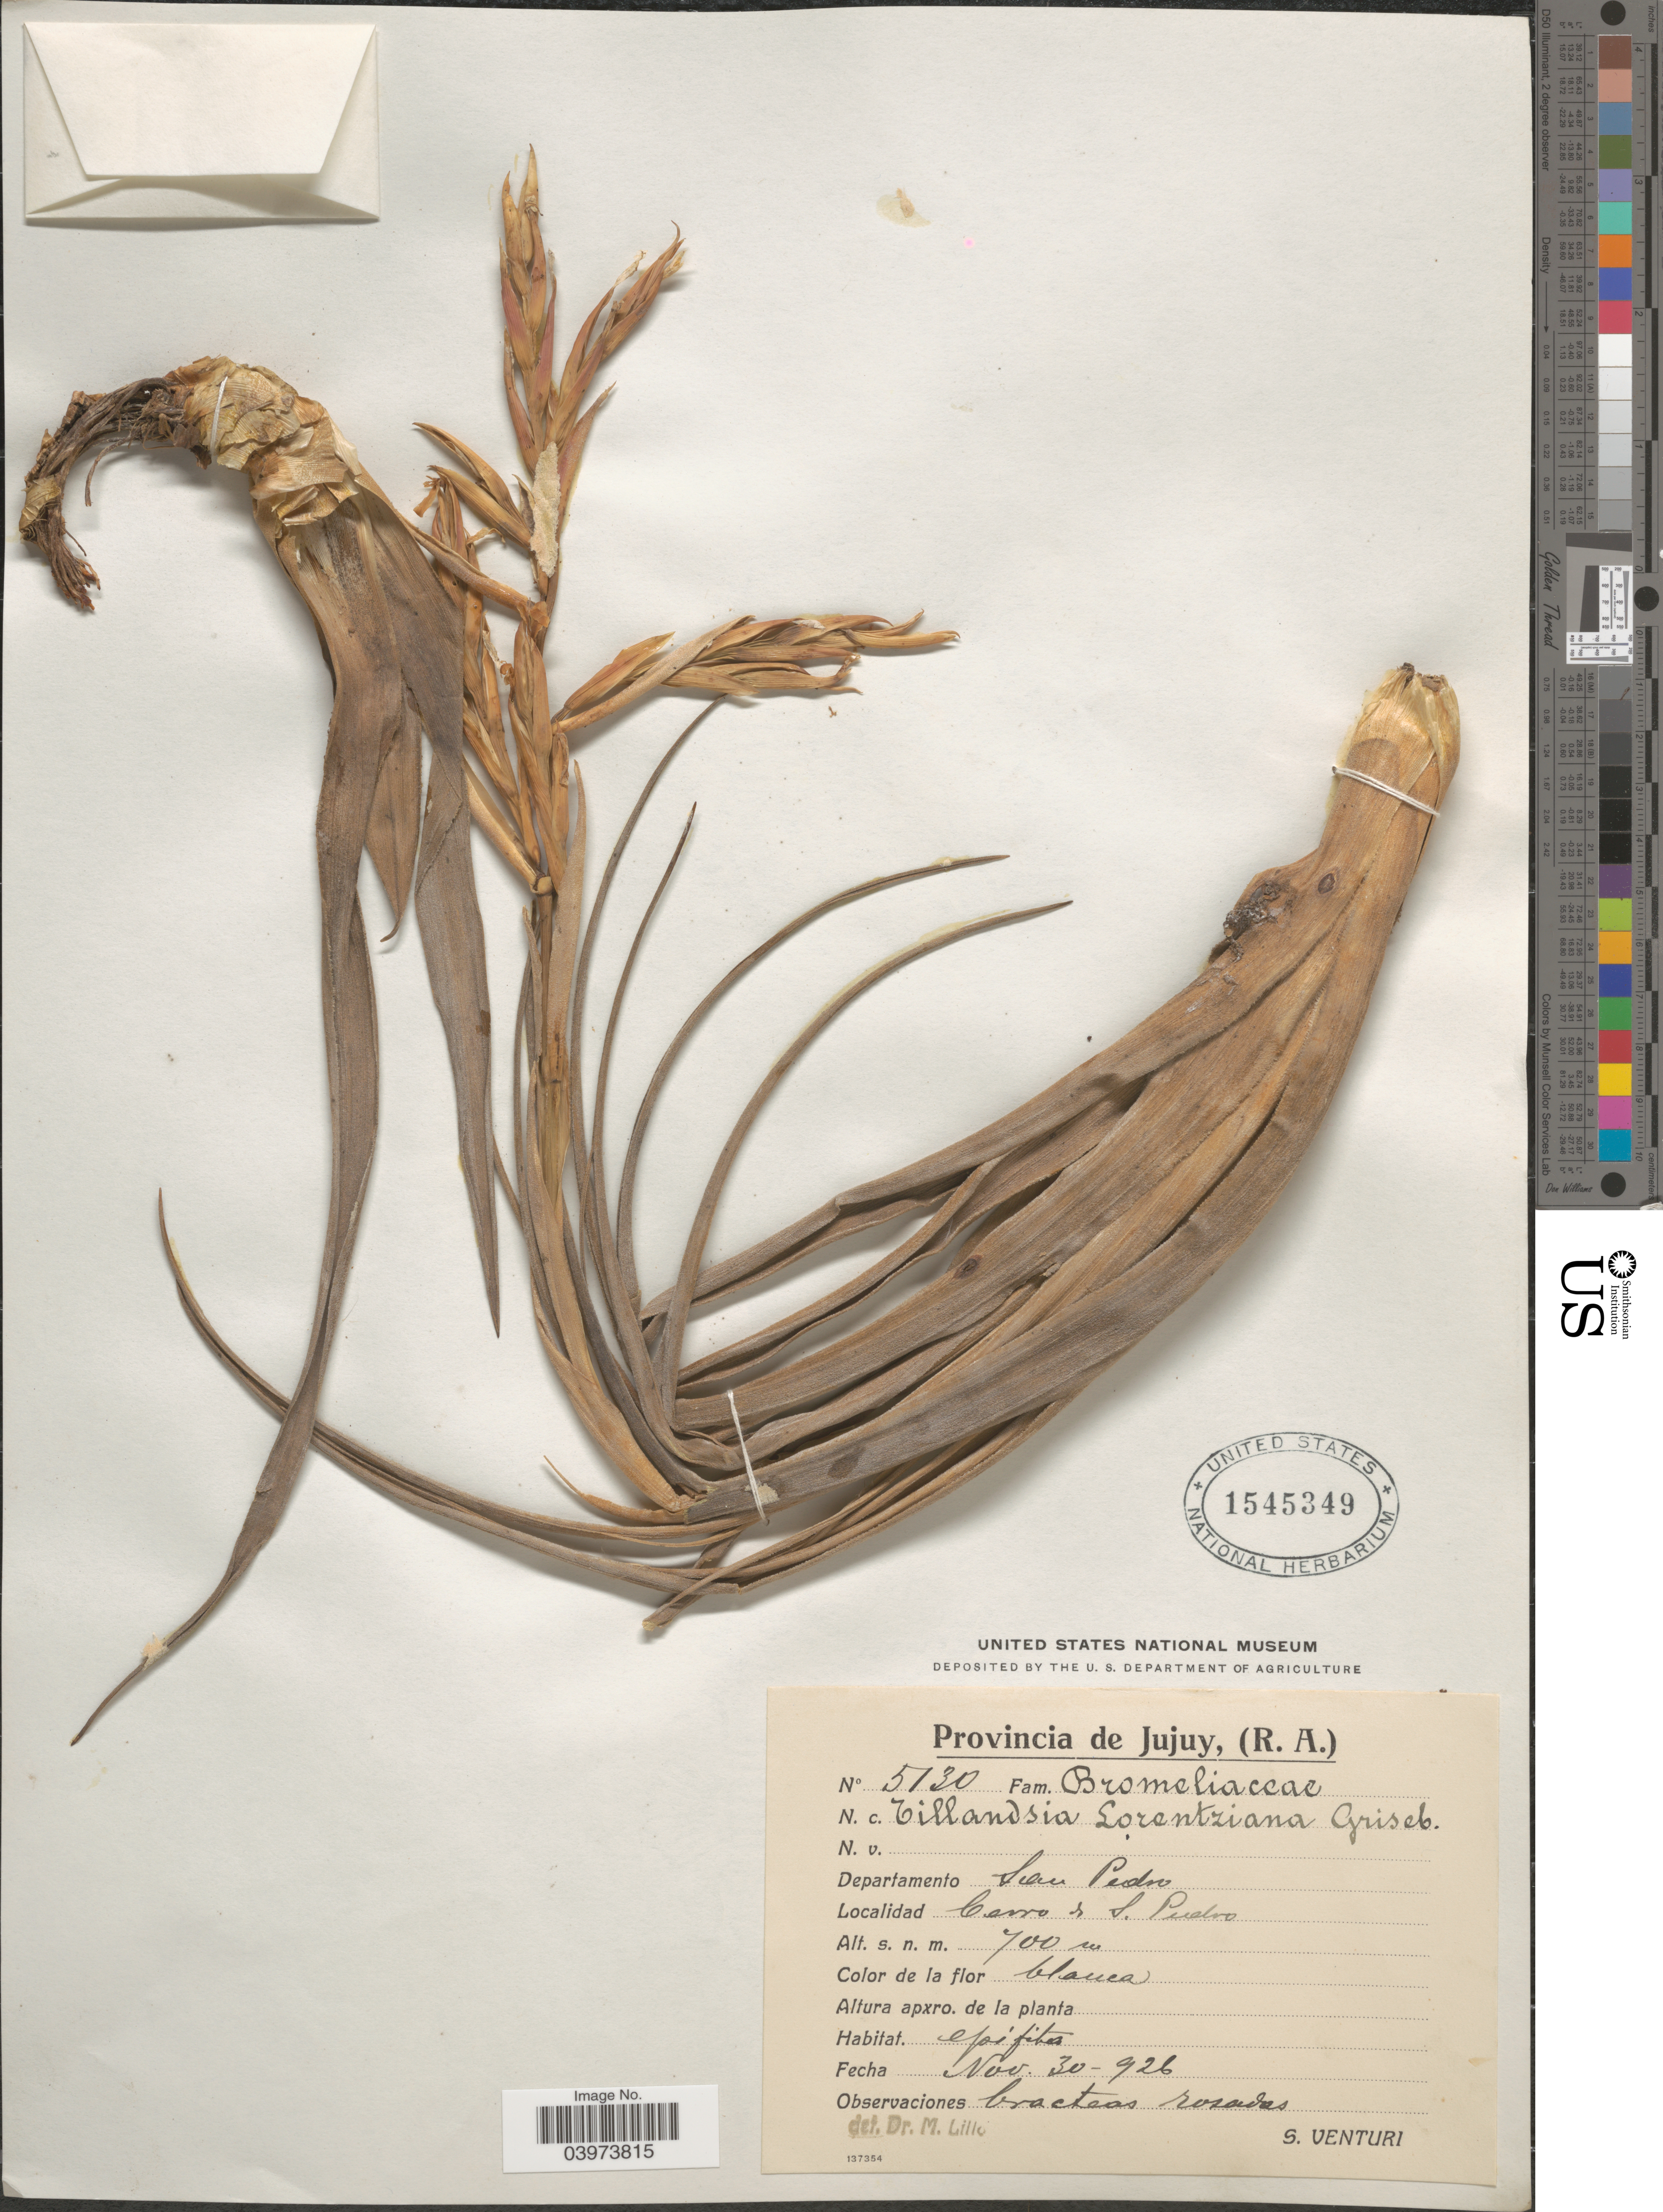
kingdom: Plantae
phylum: Tracheophyta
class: Liliopsida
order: Poales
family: Bromeliaceae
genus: Tillandsia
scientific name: Tillandsia lorentziana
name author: Griseb.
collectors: S. Venturi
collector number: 5130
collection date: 1926-11-30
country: Argentina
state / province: Jujuy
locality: Departamento San Pedro. Cerro de S. Pedro.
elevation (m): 700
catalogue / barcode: US 1545349